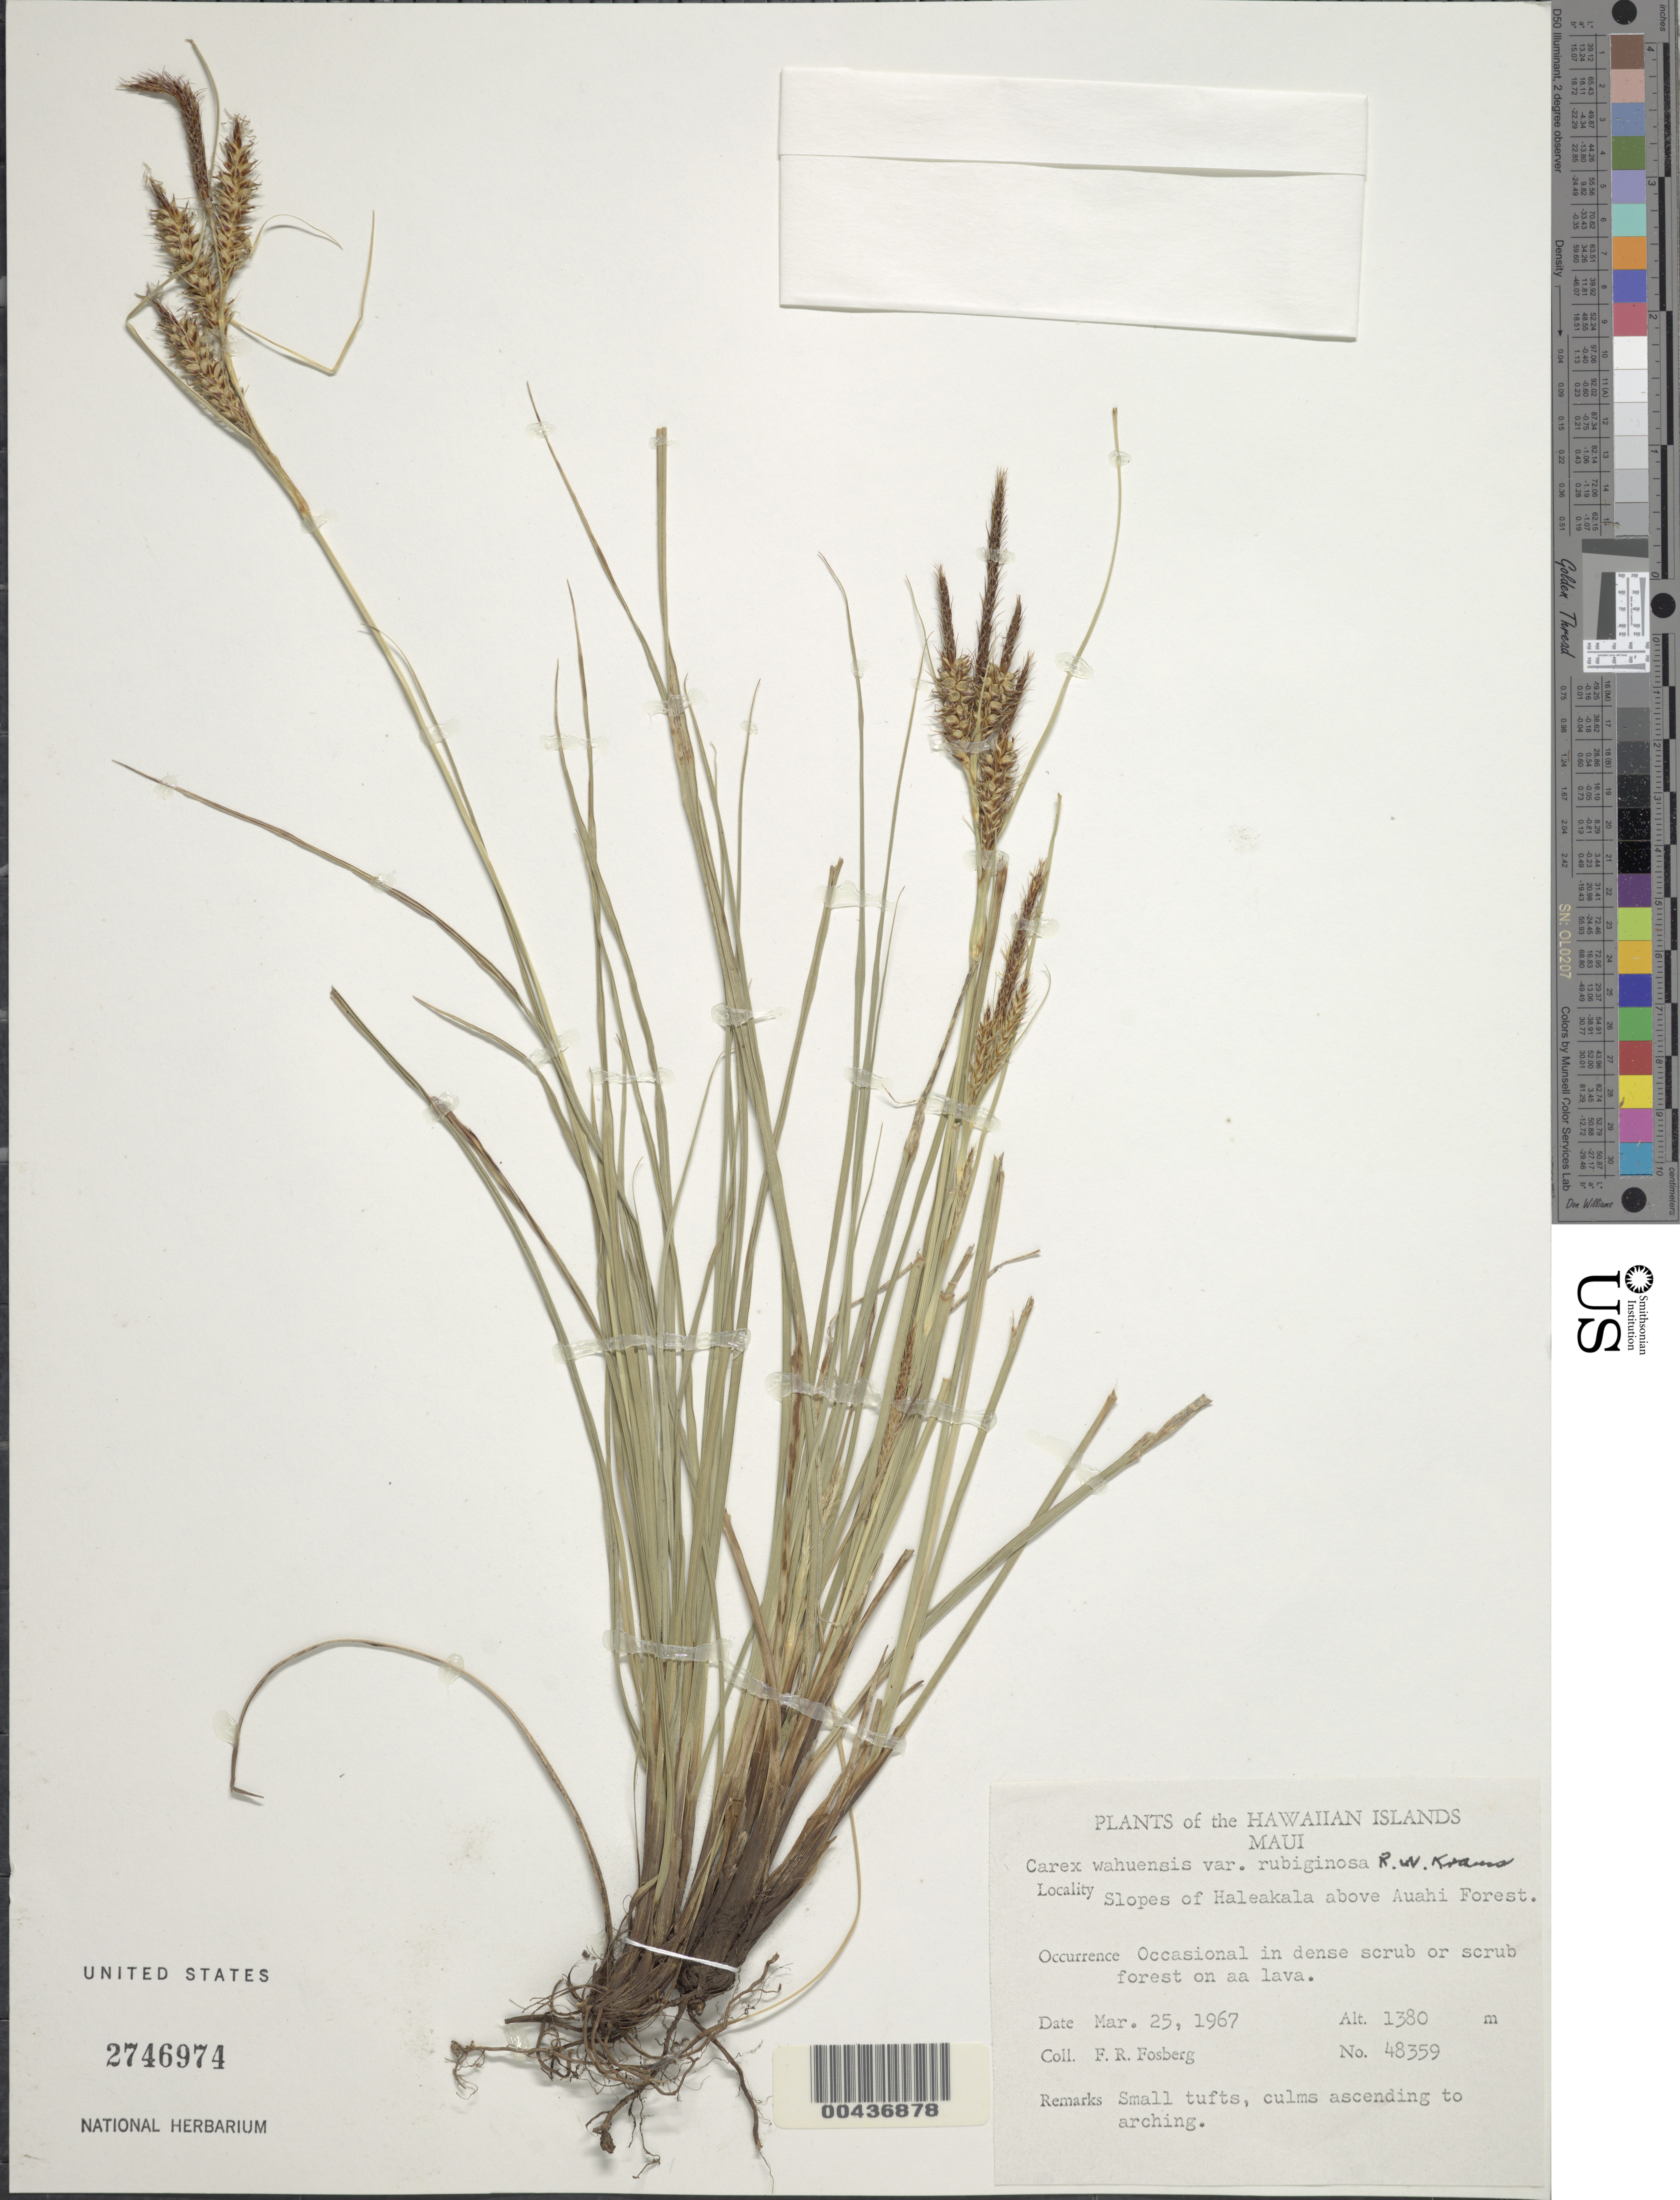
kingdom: Plantae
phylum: Tracheophyta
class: Liliopsida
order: Poales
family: Cyperaceae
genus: Carex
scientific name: Carex wahuensis subsp. rubiginosa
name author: (R.W. Krauss) T. Koyama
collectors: F. R. Fosberg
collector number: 48359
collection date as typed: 25 Mar 1967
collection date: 1967-03-25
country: United States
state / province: Hawaii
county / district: Maui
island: Maui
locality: Slopes of Haleakala above Auahi Forest, Maui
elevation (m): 1380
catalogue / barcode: US 2746974